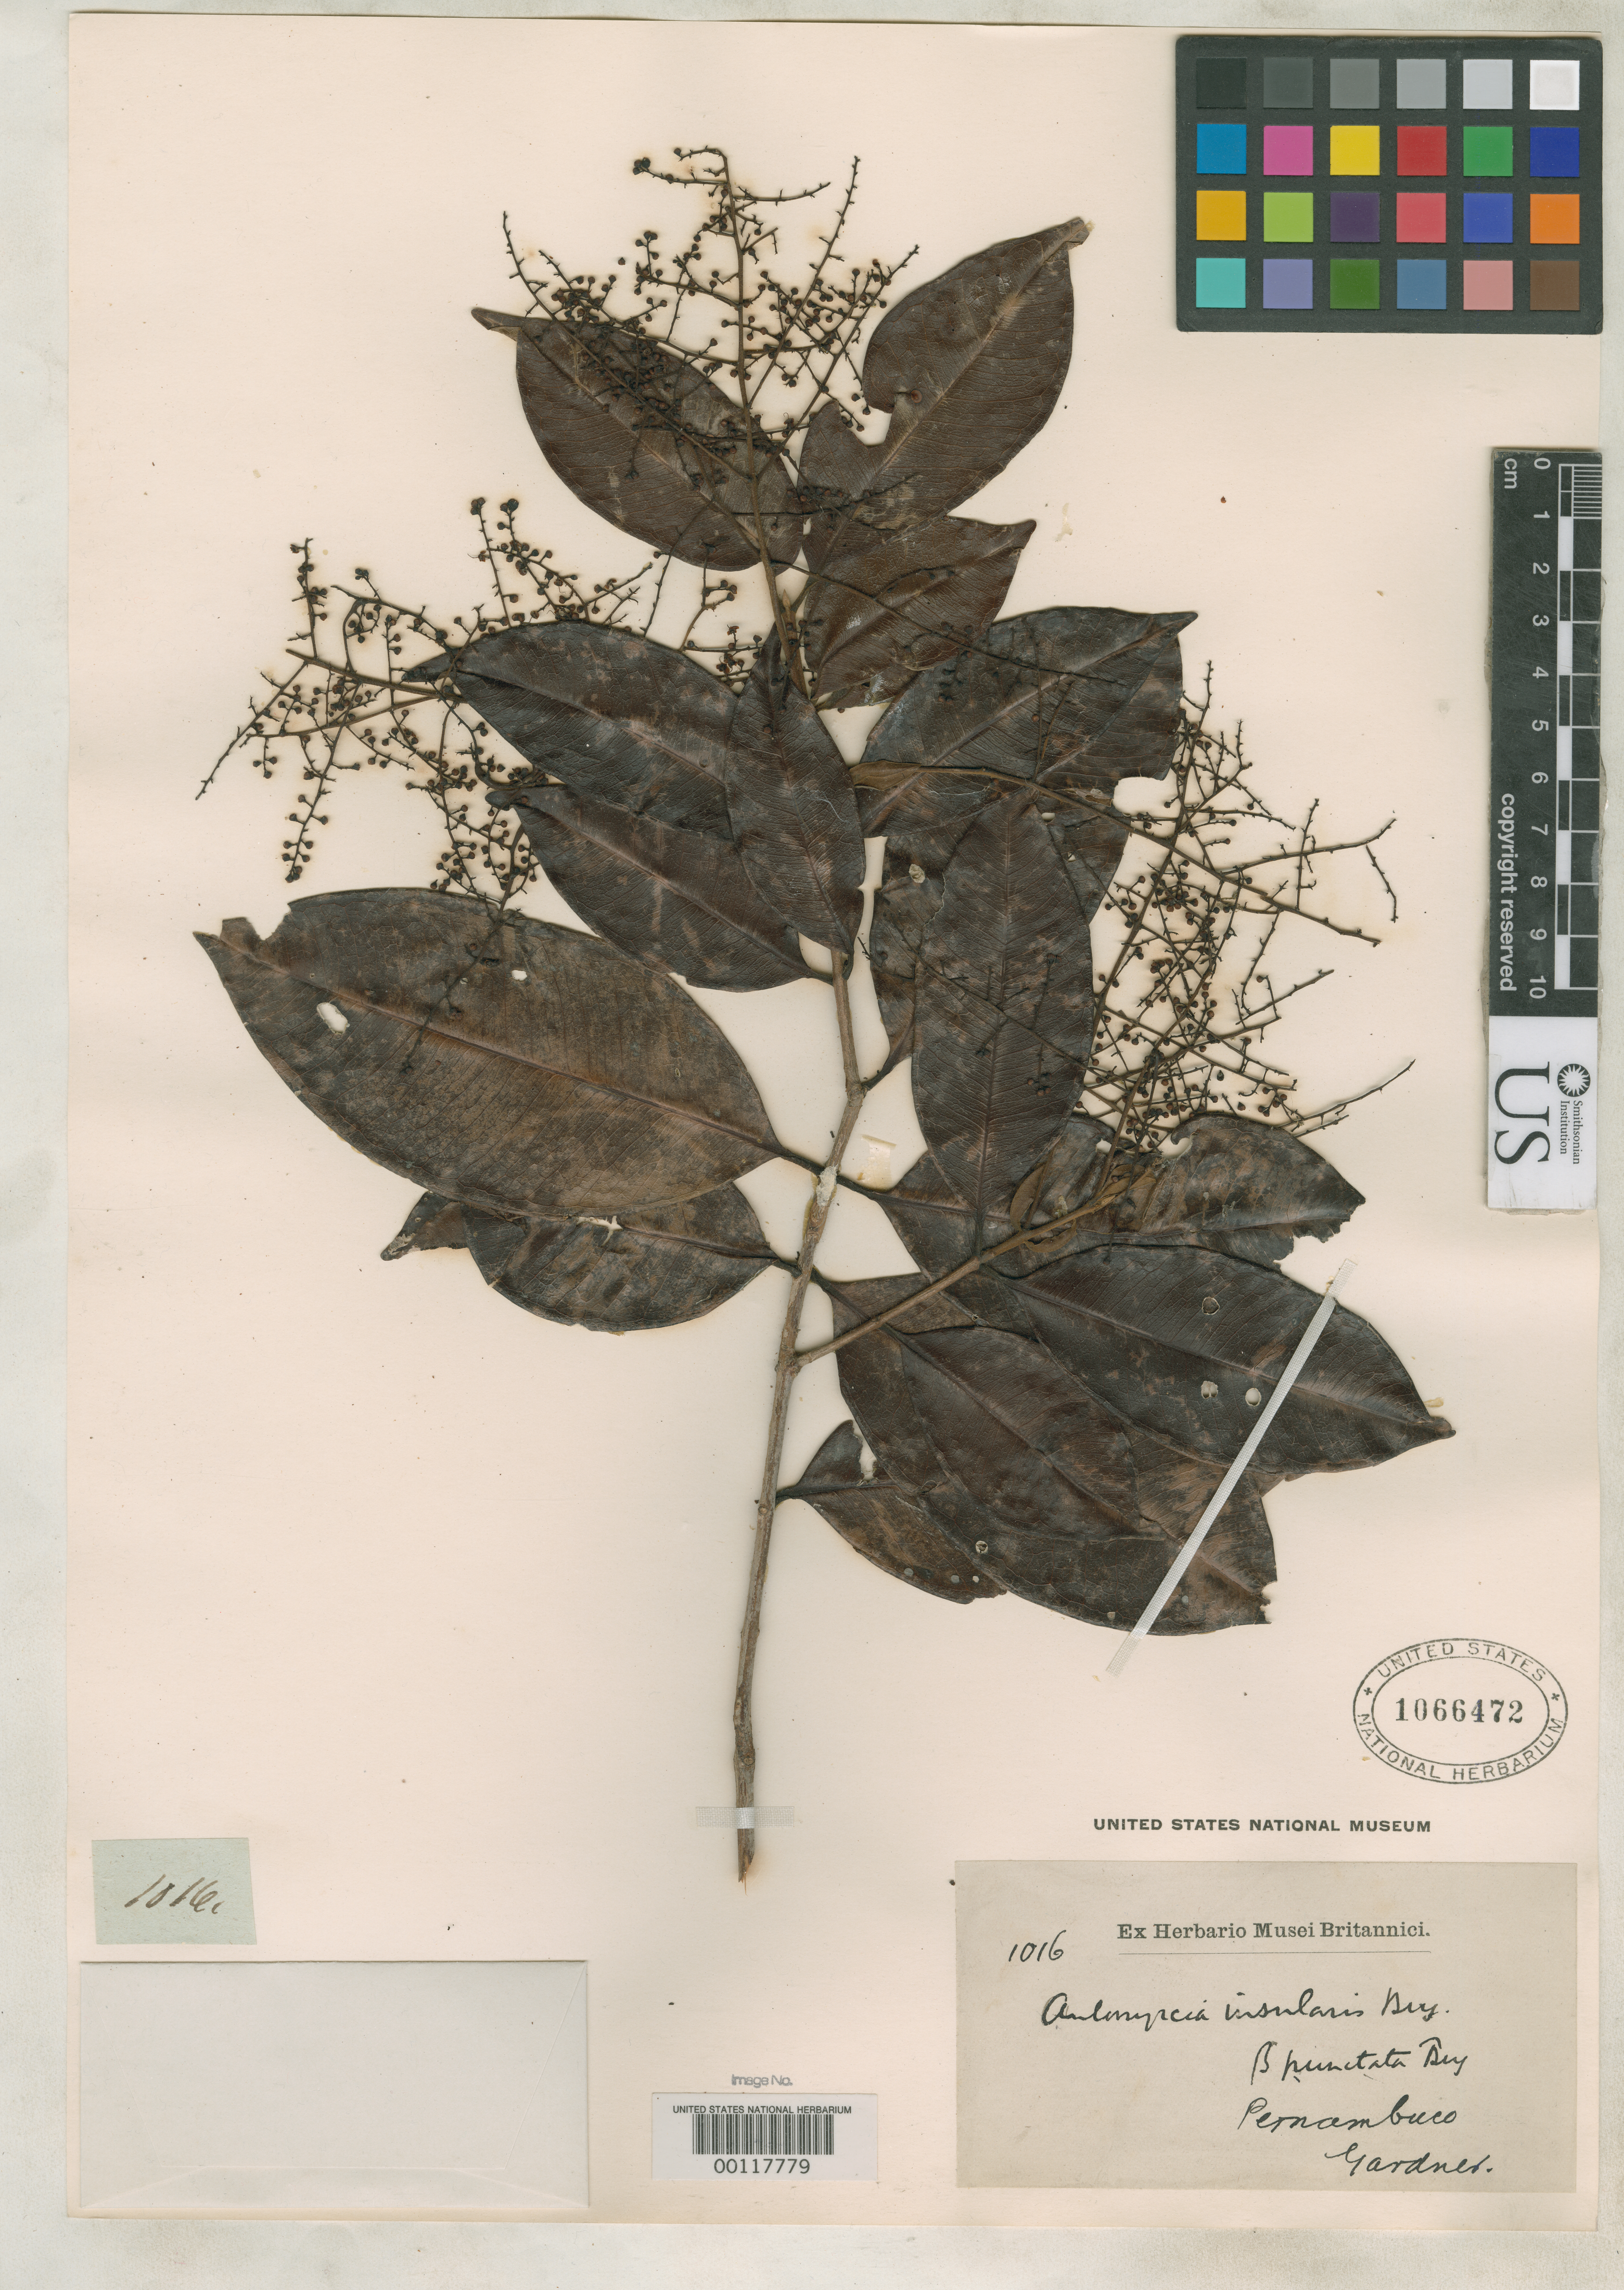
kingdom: Plantae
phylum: Tracheophyta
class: Magnoliopsida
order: Myrtales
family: Myrtaceae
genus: Aulomyrcia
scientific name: Aulomyrcia insularis var. punctata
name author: O. Berg in Mart.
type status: Isotype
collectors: G. Gardner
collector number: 1016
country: Brazil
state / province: Pernambuco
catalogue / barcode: US 1066472